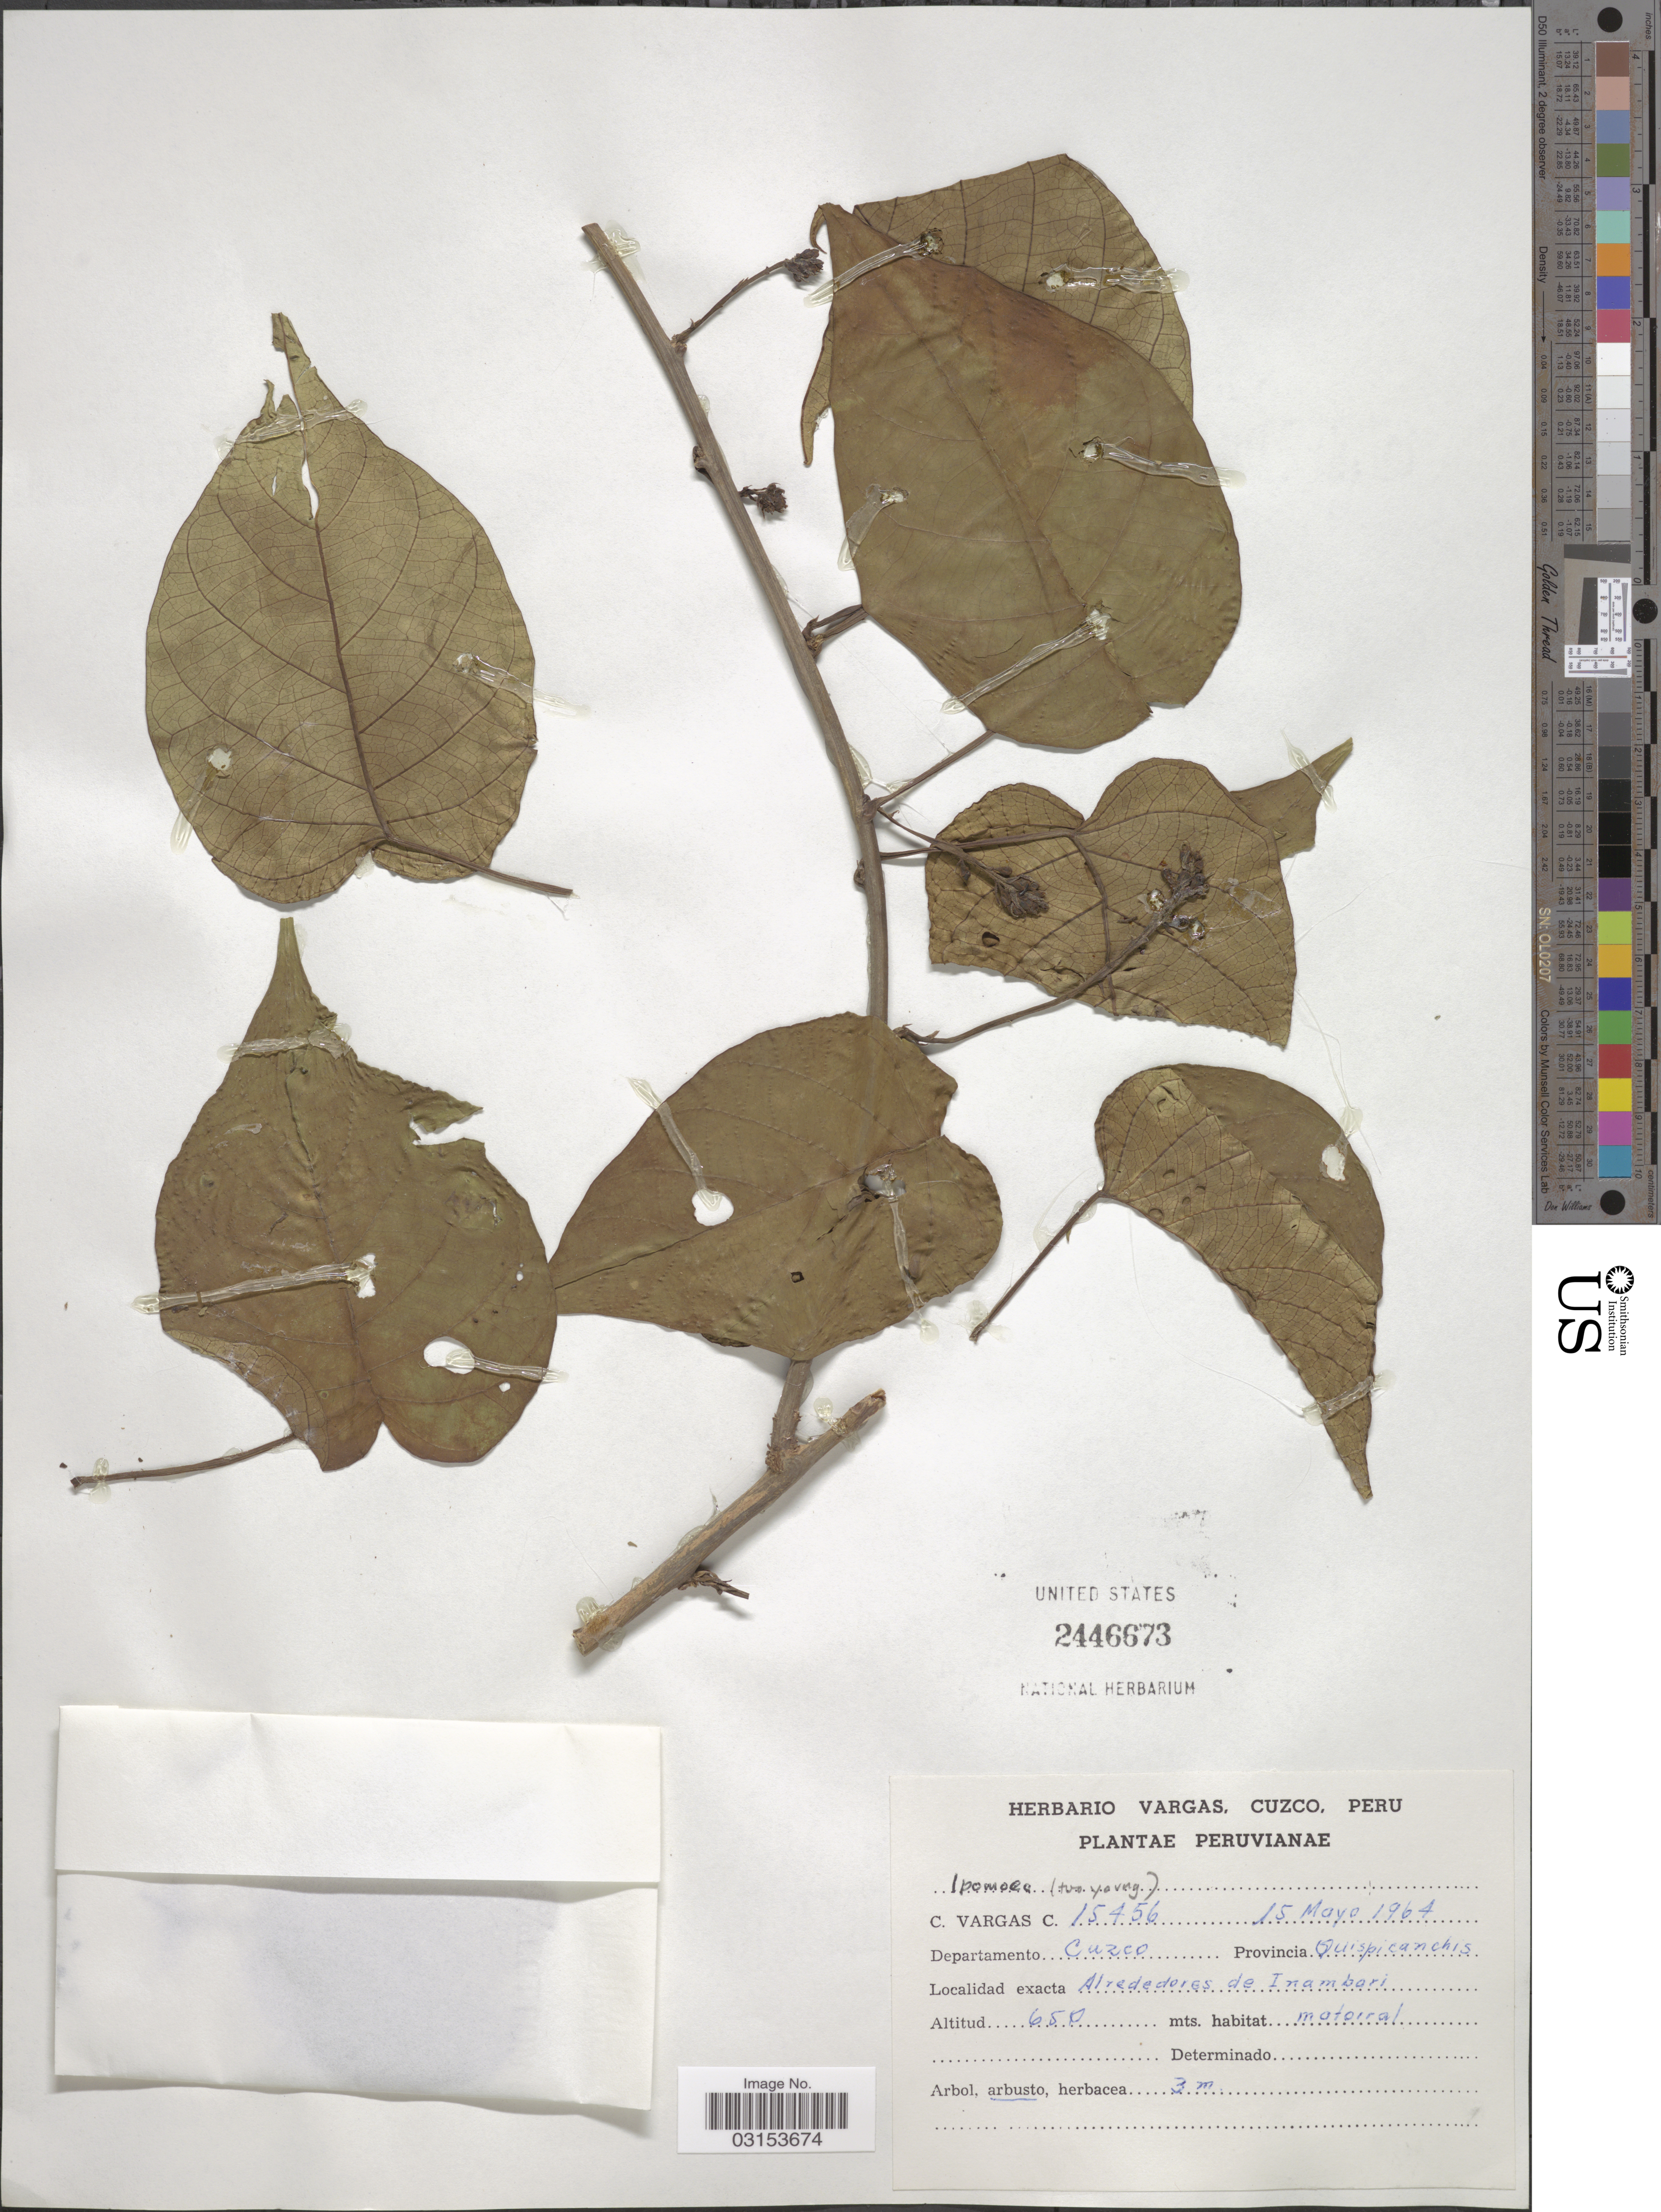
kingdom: Plantae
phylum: Tracheophyta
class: Magnoliopsida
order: Solanales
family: Convolvulaceae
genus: Ipomoea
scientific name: Ipomoea sp.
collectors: C. Vargas Calderón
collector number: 15456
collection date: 1964-05-15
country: Peru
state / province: Cusco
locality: Departamento Cuzco. Provincia Quispicanchis. Alrededores de Inambari.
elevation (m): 650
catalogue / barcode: US 2446673